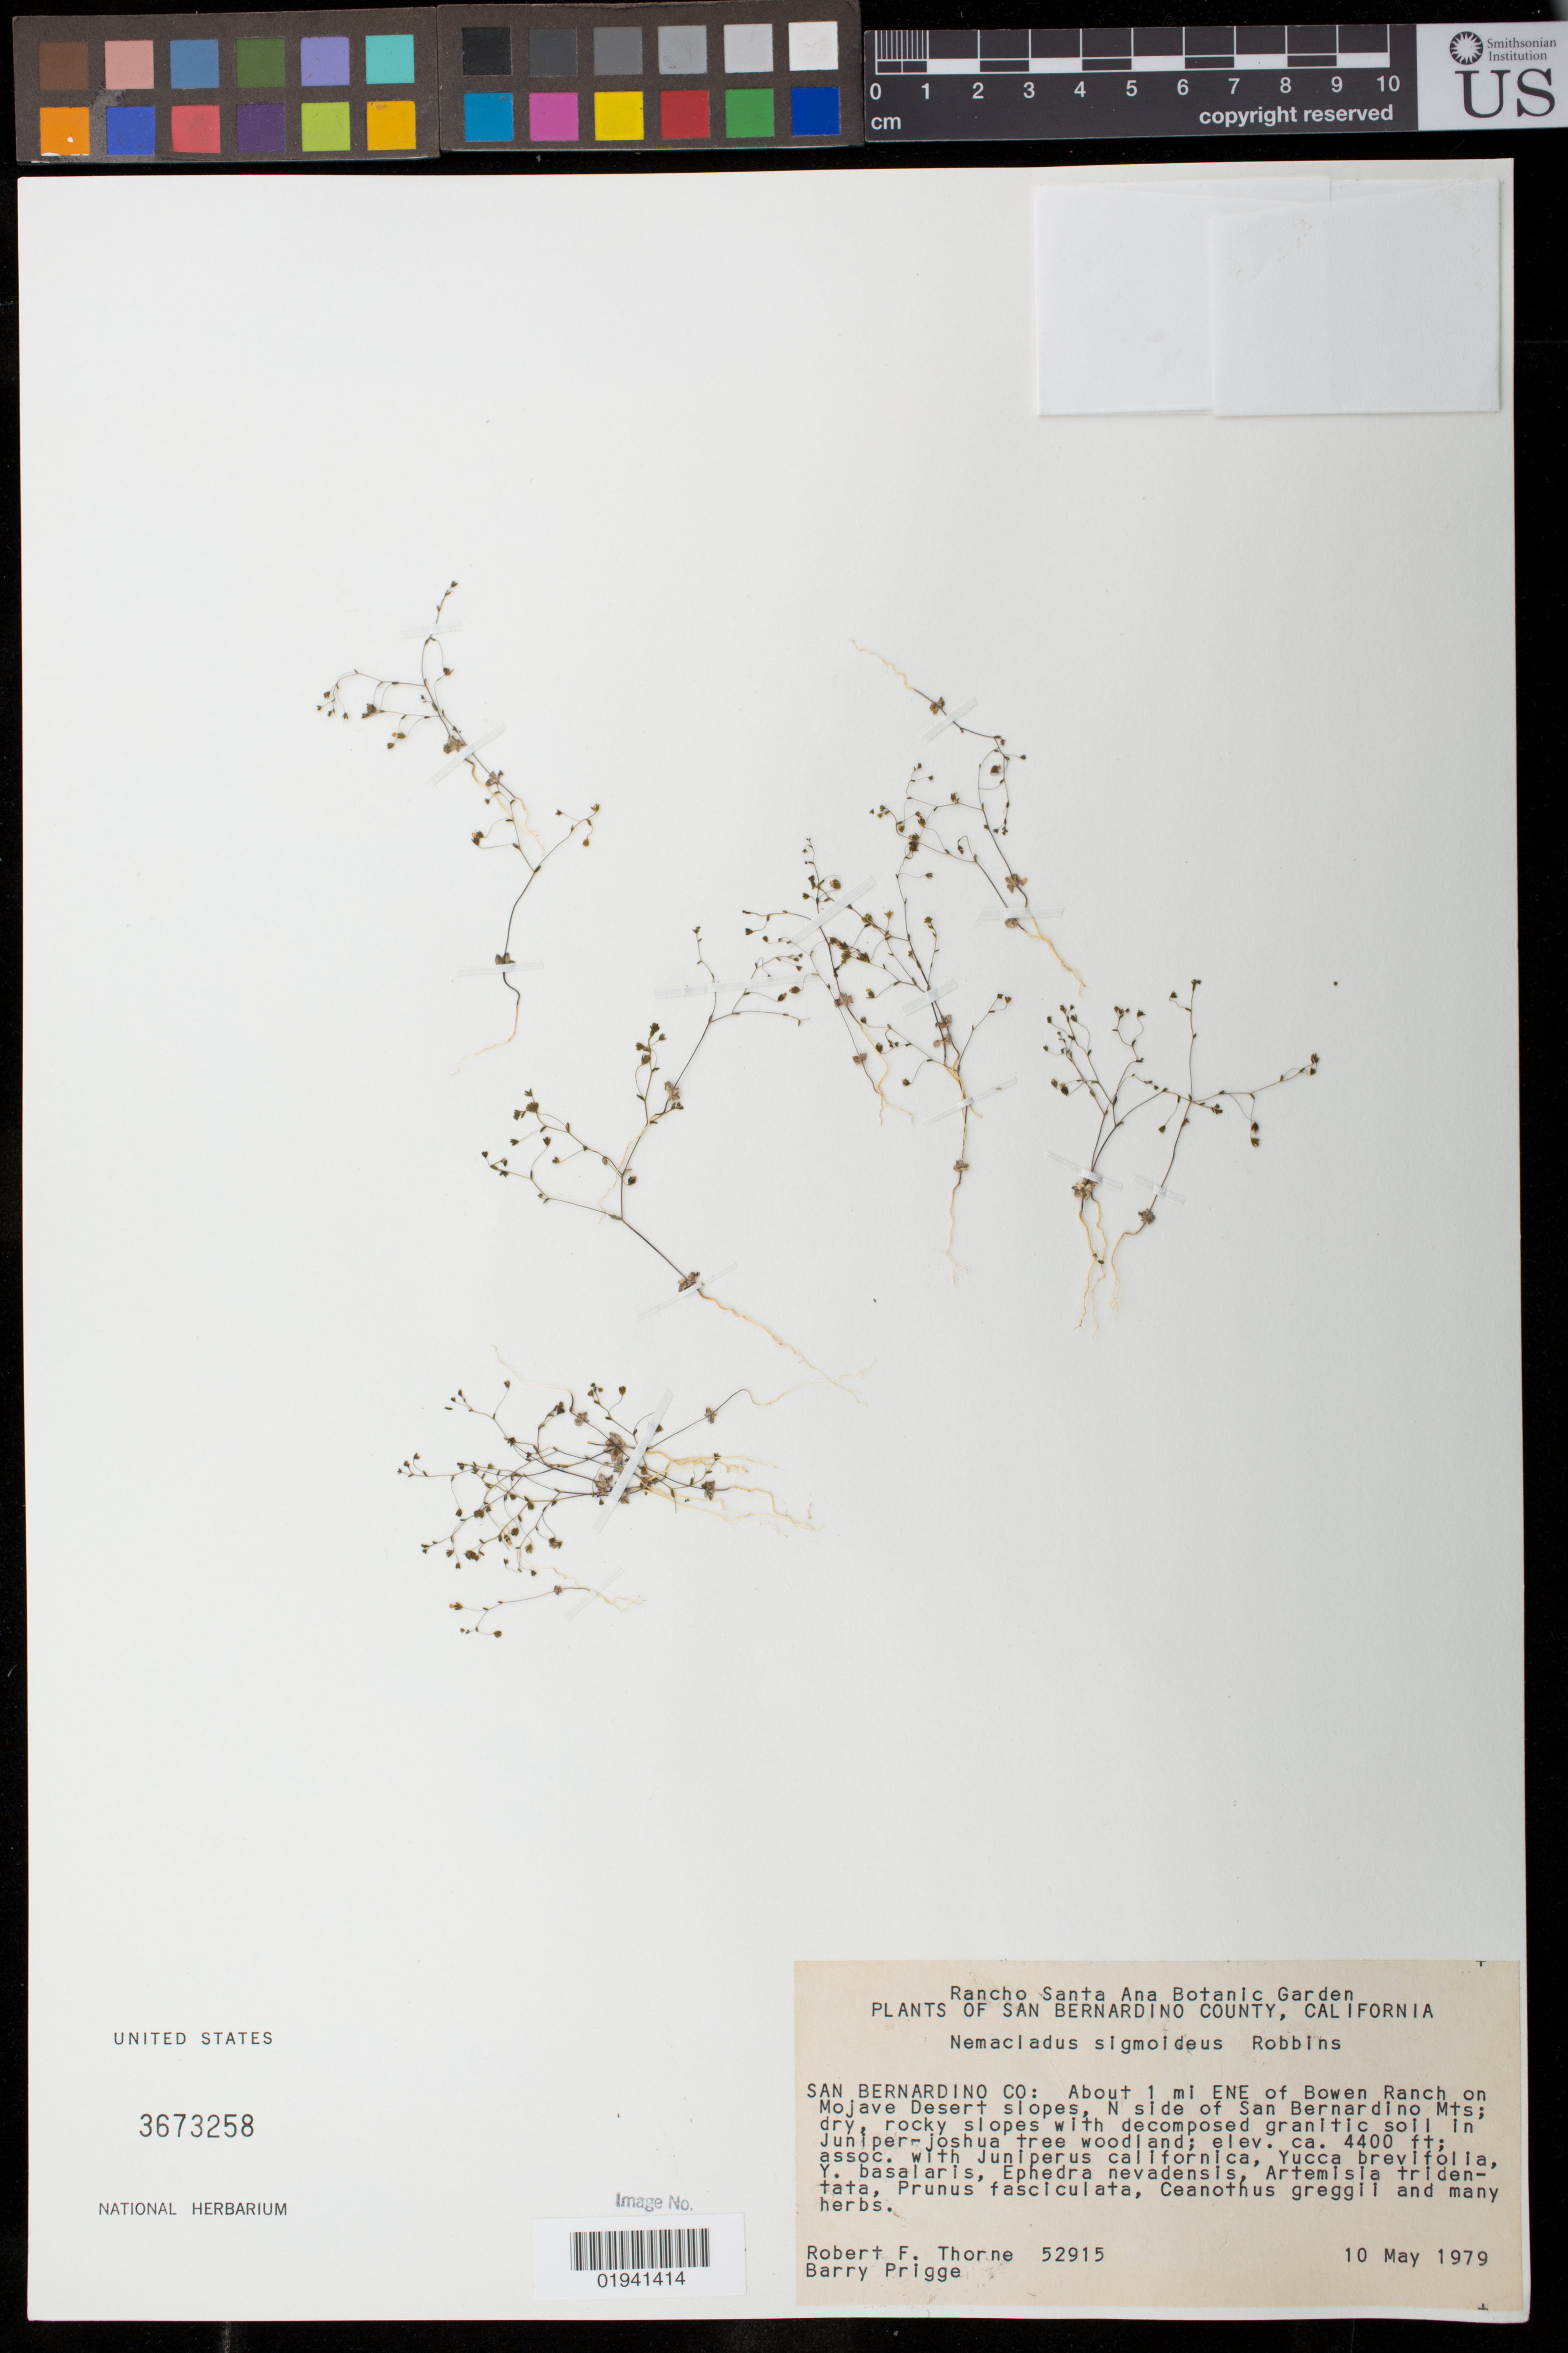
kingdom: Plantae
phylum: Tracheophyta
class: Magnoliopsida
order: Asterales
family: Campanulaceae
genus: Nemacladus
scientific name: Nemacladus sigmoideus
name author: G.T. Robbins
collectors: R. F. Thorne & B. Prigge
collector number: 52915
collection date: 1979-05-10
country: United States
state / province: California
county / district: San Bernardino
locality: About 1 mi ENE of Bowen Ranch on Mojave Desert slopes, N side of San Bernardino Mts.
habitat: dry, rocky slopes with decomposed granitic soil in Juniper-joshua tree woodland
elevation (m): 1341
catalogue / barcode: US 3673258